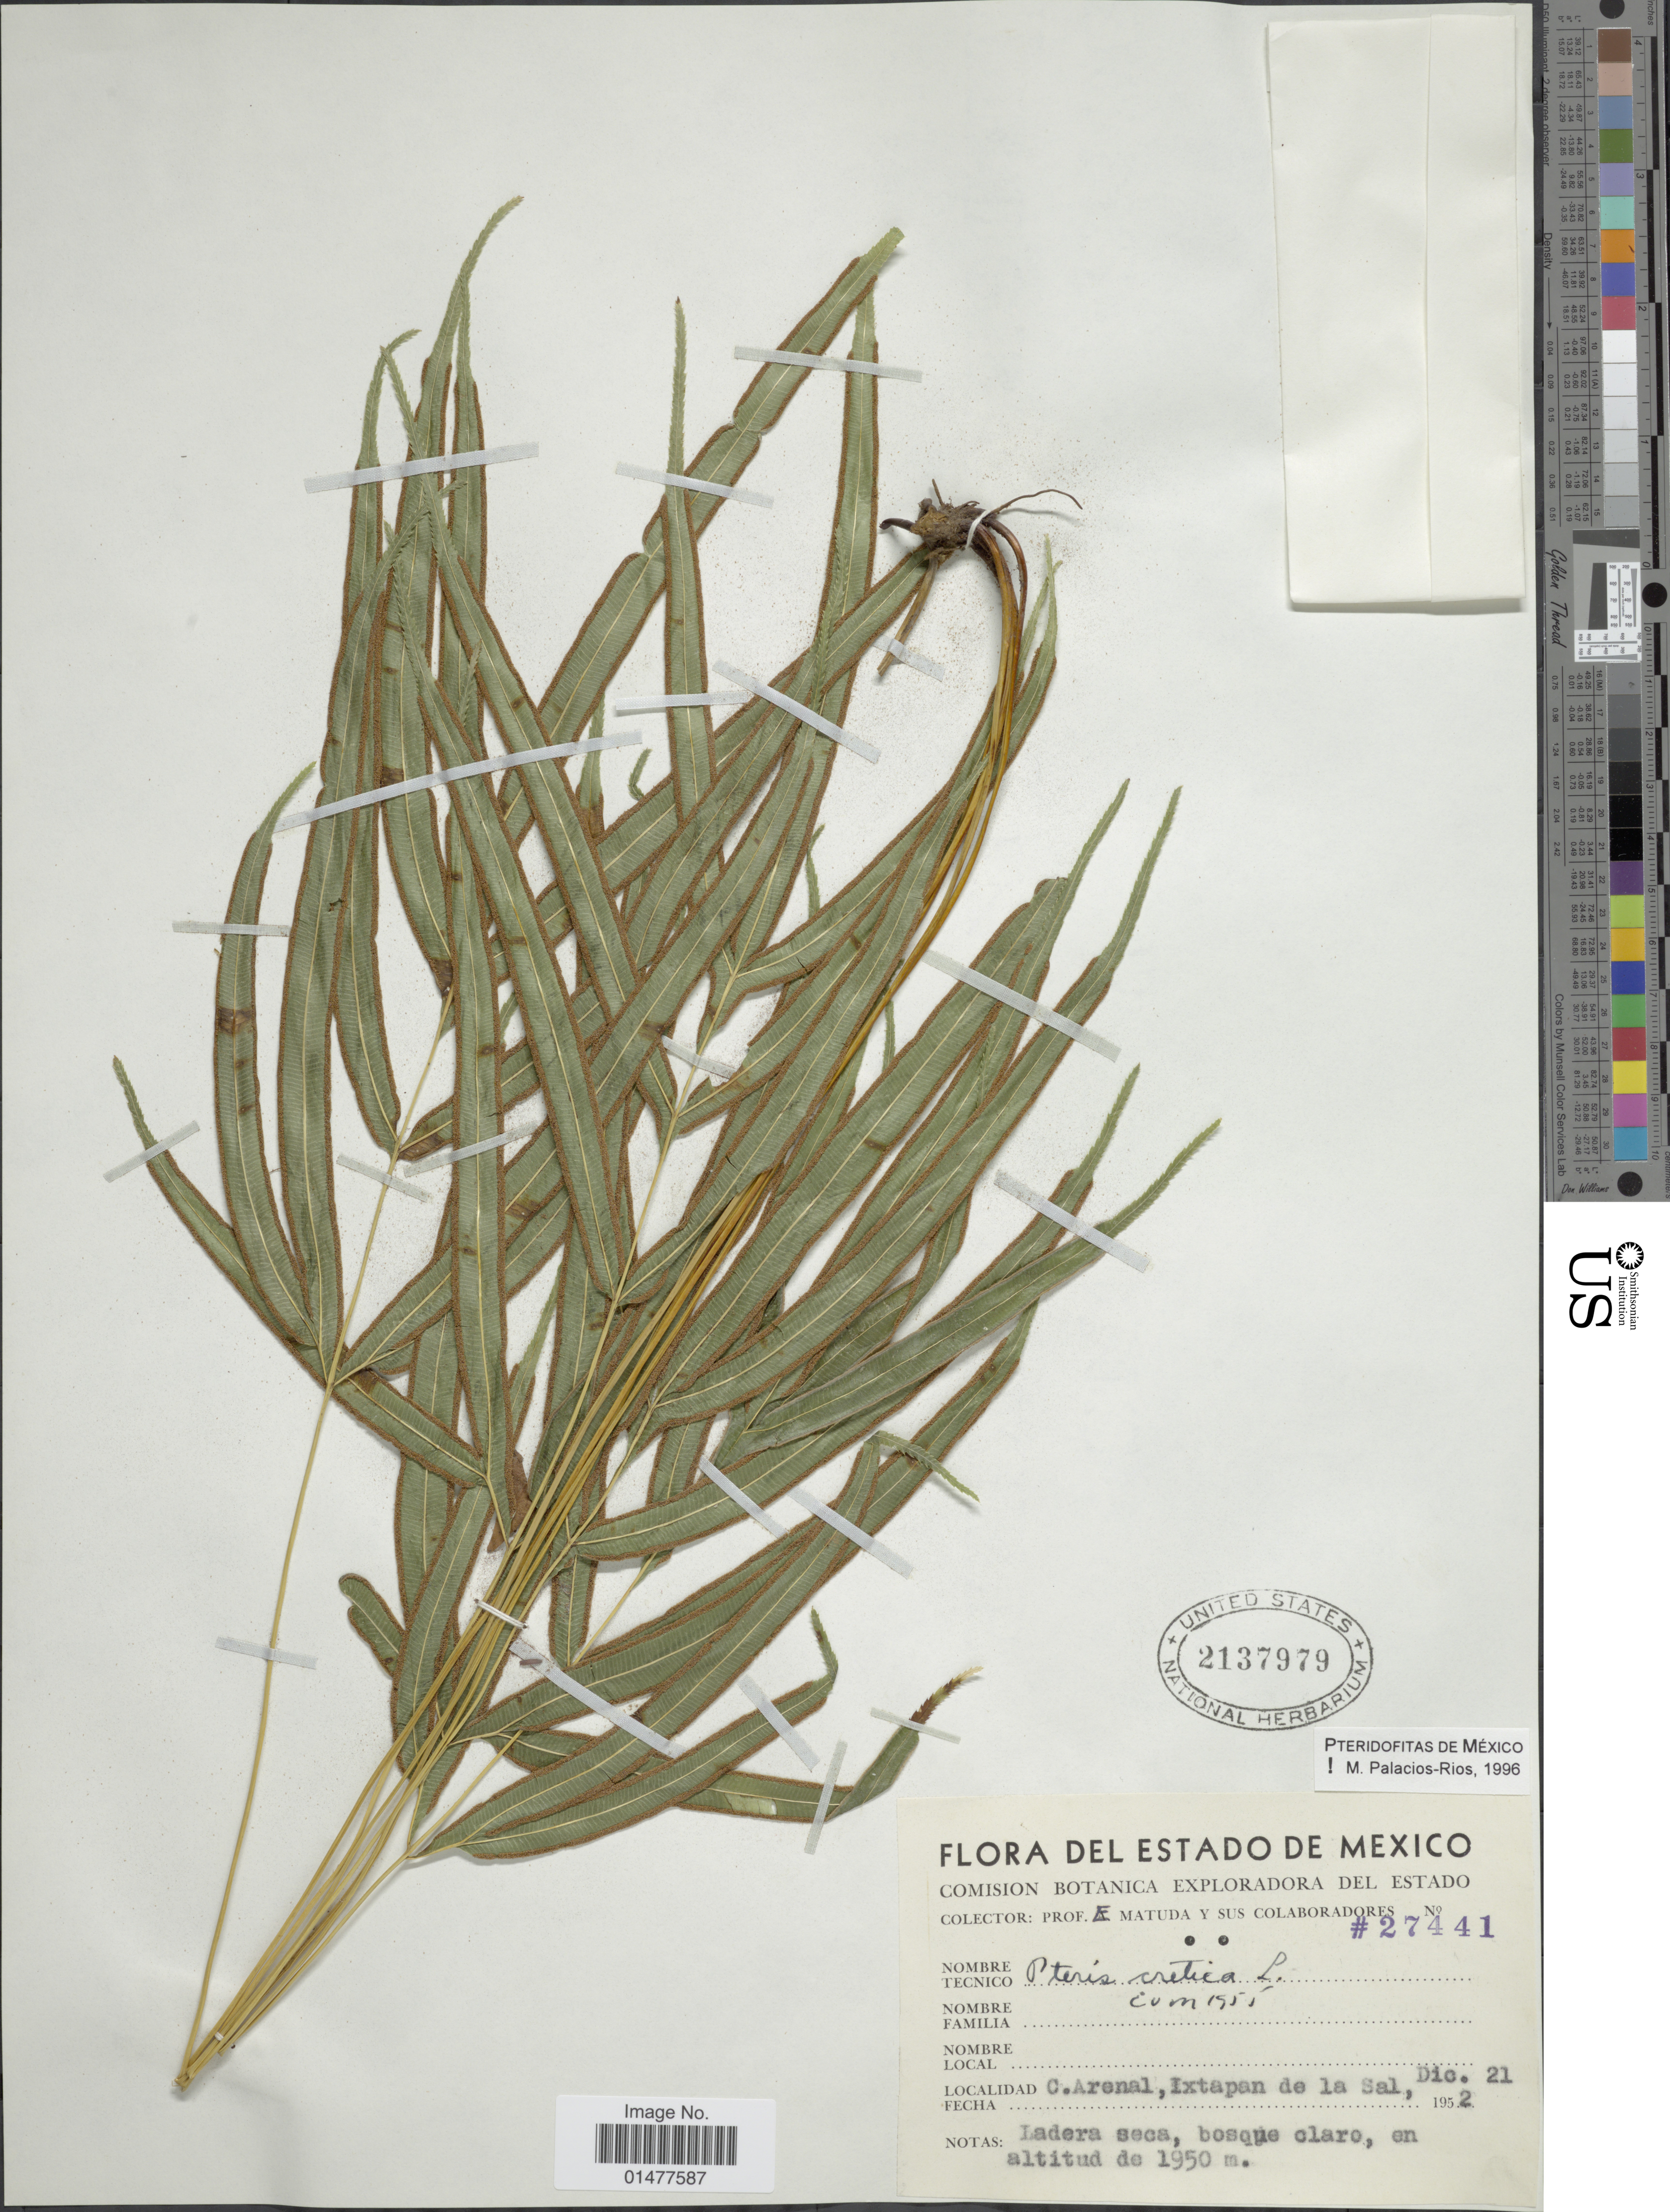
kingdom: Plantae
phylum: Tracheophyta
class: Polypodiopsida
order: Polypodiales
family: Pteridaceae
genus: Pteris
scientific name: Pteris cretica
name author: L.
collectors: E. Matuda & et al.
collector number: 27441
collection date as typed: Transcribed d/m/y: 2/12/21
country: Mexico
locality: Del Estado, C. Arenal, Ixtapan de la Sal.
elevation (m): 1950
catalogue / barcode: US 2137979